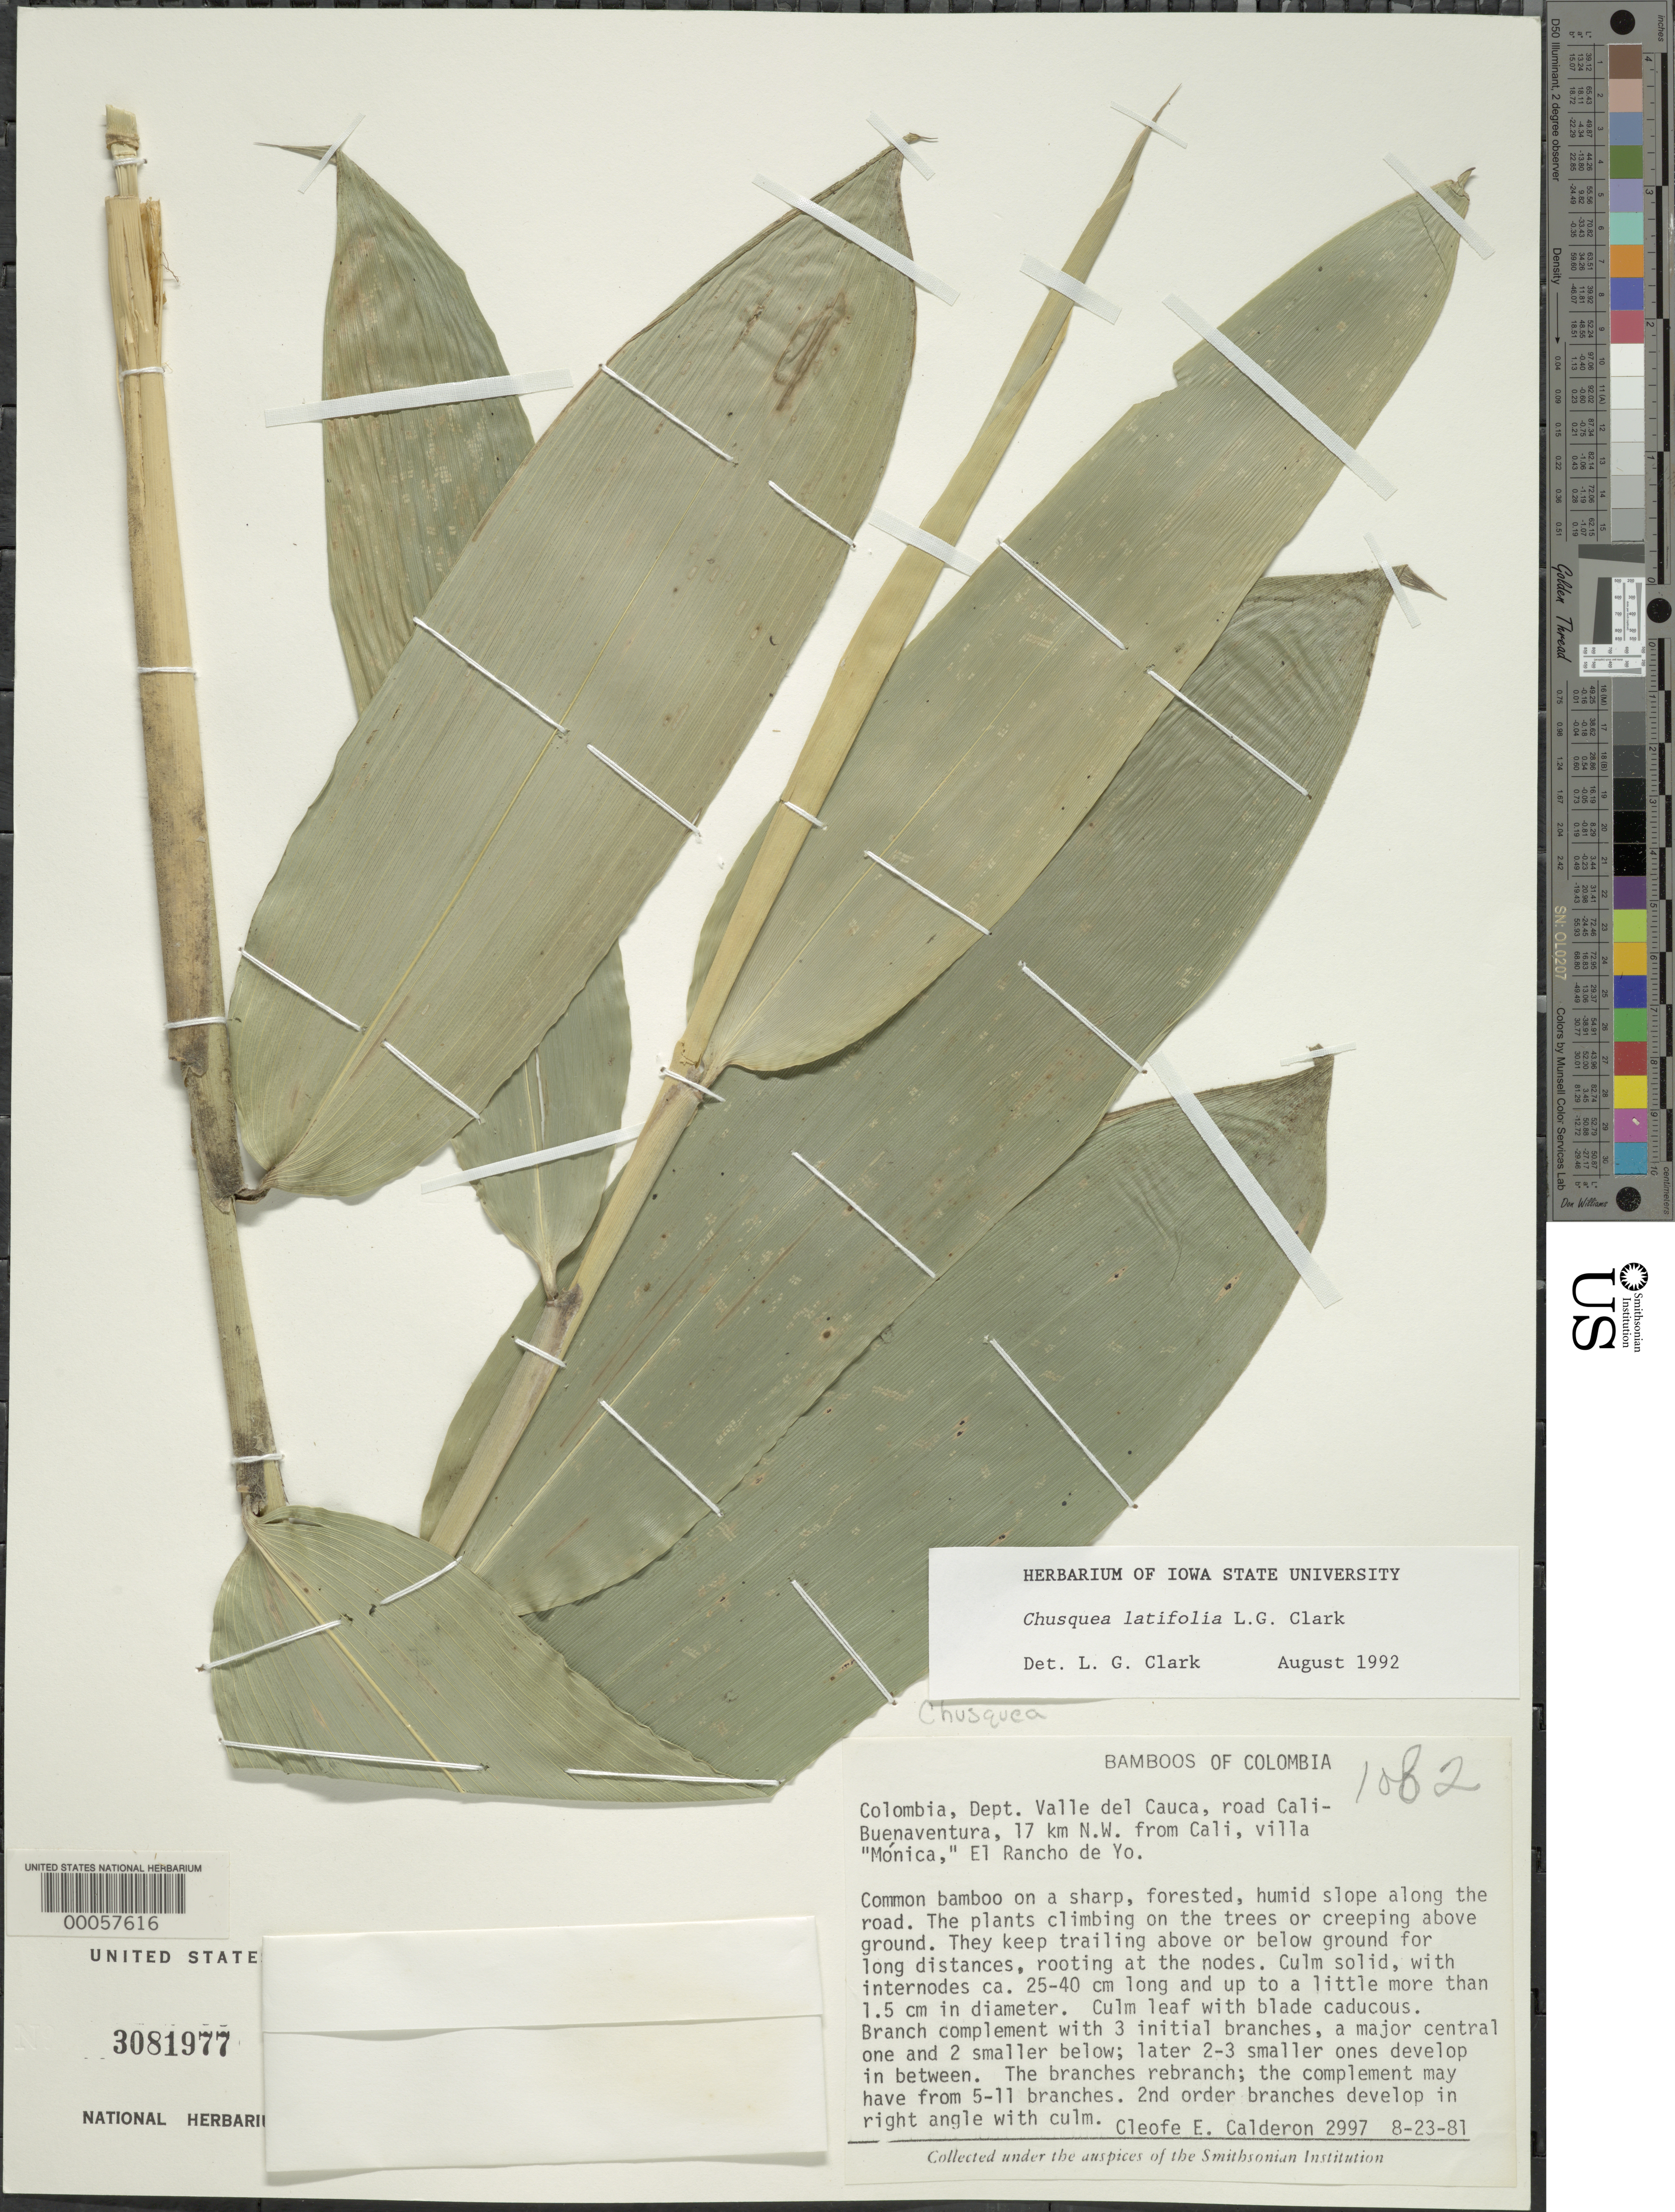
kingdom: Plantae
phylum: Tracheophyta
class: Liliopsida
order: Poales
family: Poaceae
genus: Chusquea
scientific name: Chusquea latifolia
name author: L.G. Clark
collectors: C. E. Calderón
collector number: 2997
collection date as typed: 23 Aug 1981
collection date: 1981-08-23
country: Colombia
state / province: Valle del Cauca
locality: Cali-Buena Ventura road, 17 km NW from Cali, Villa "Monica", el Rancho de Yo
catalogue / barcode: US 3081977